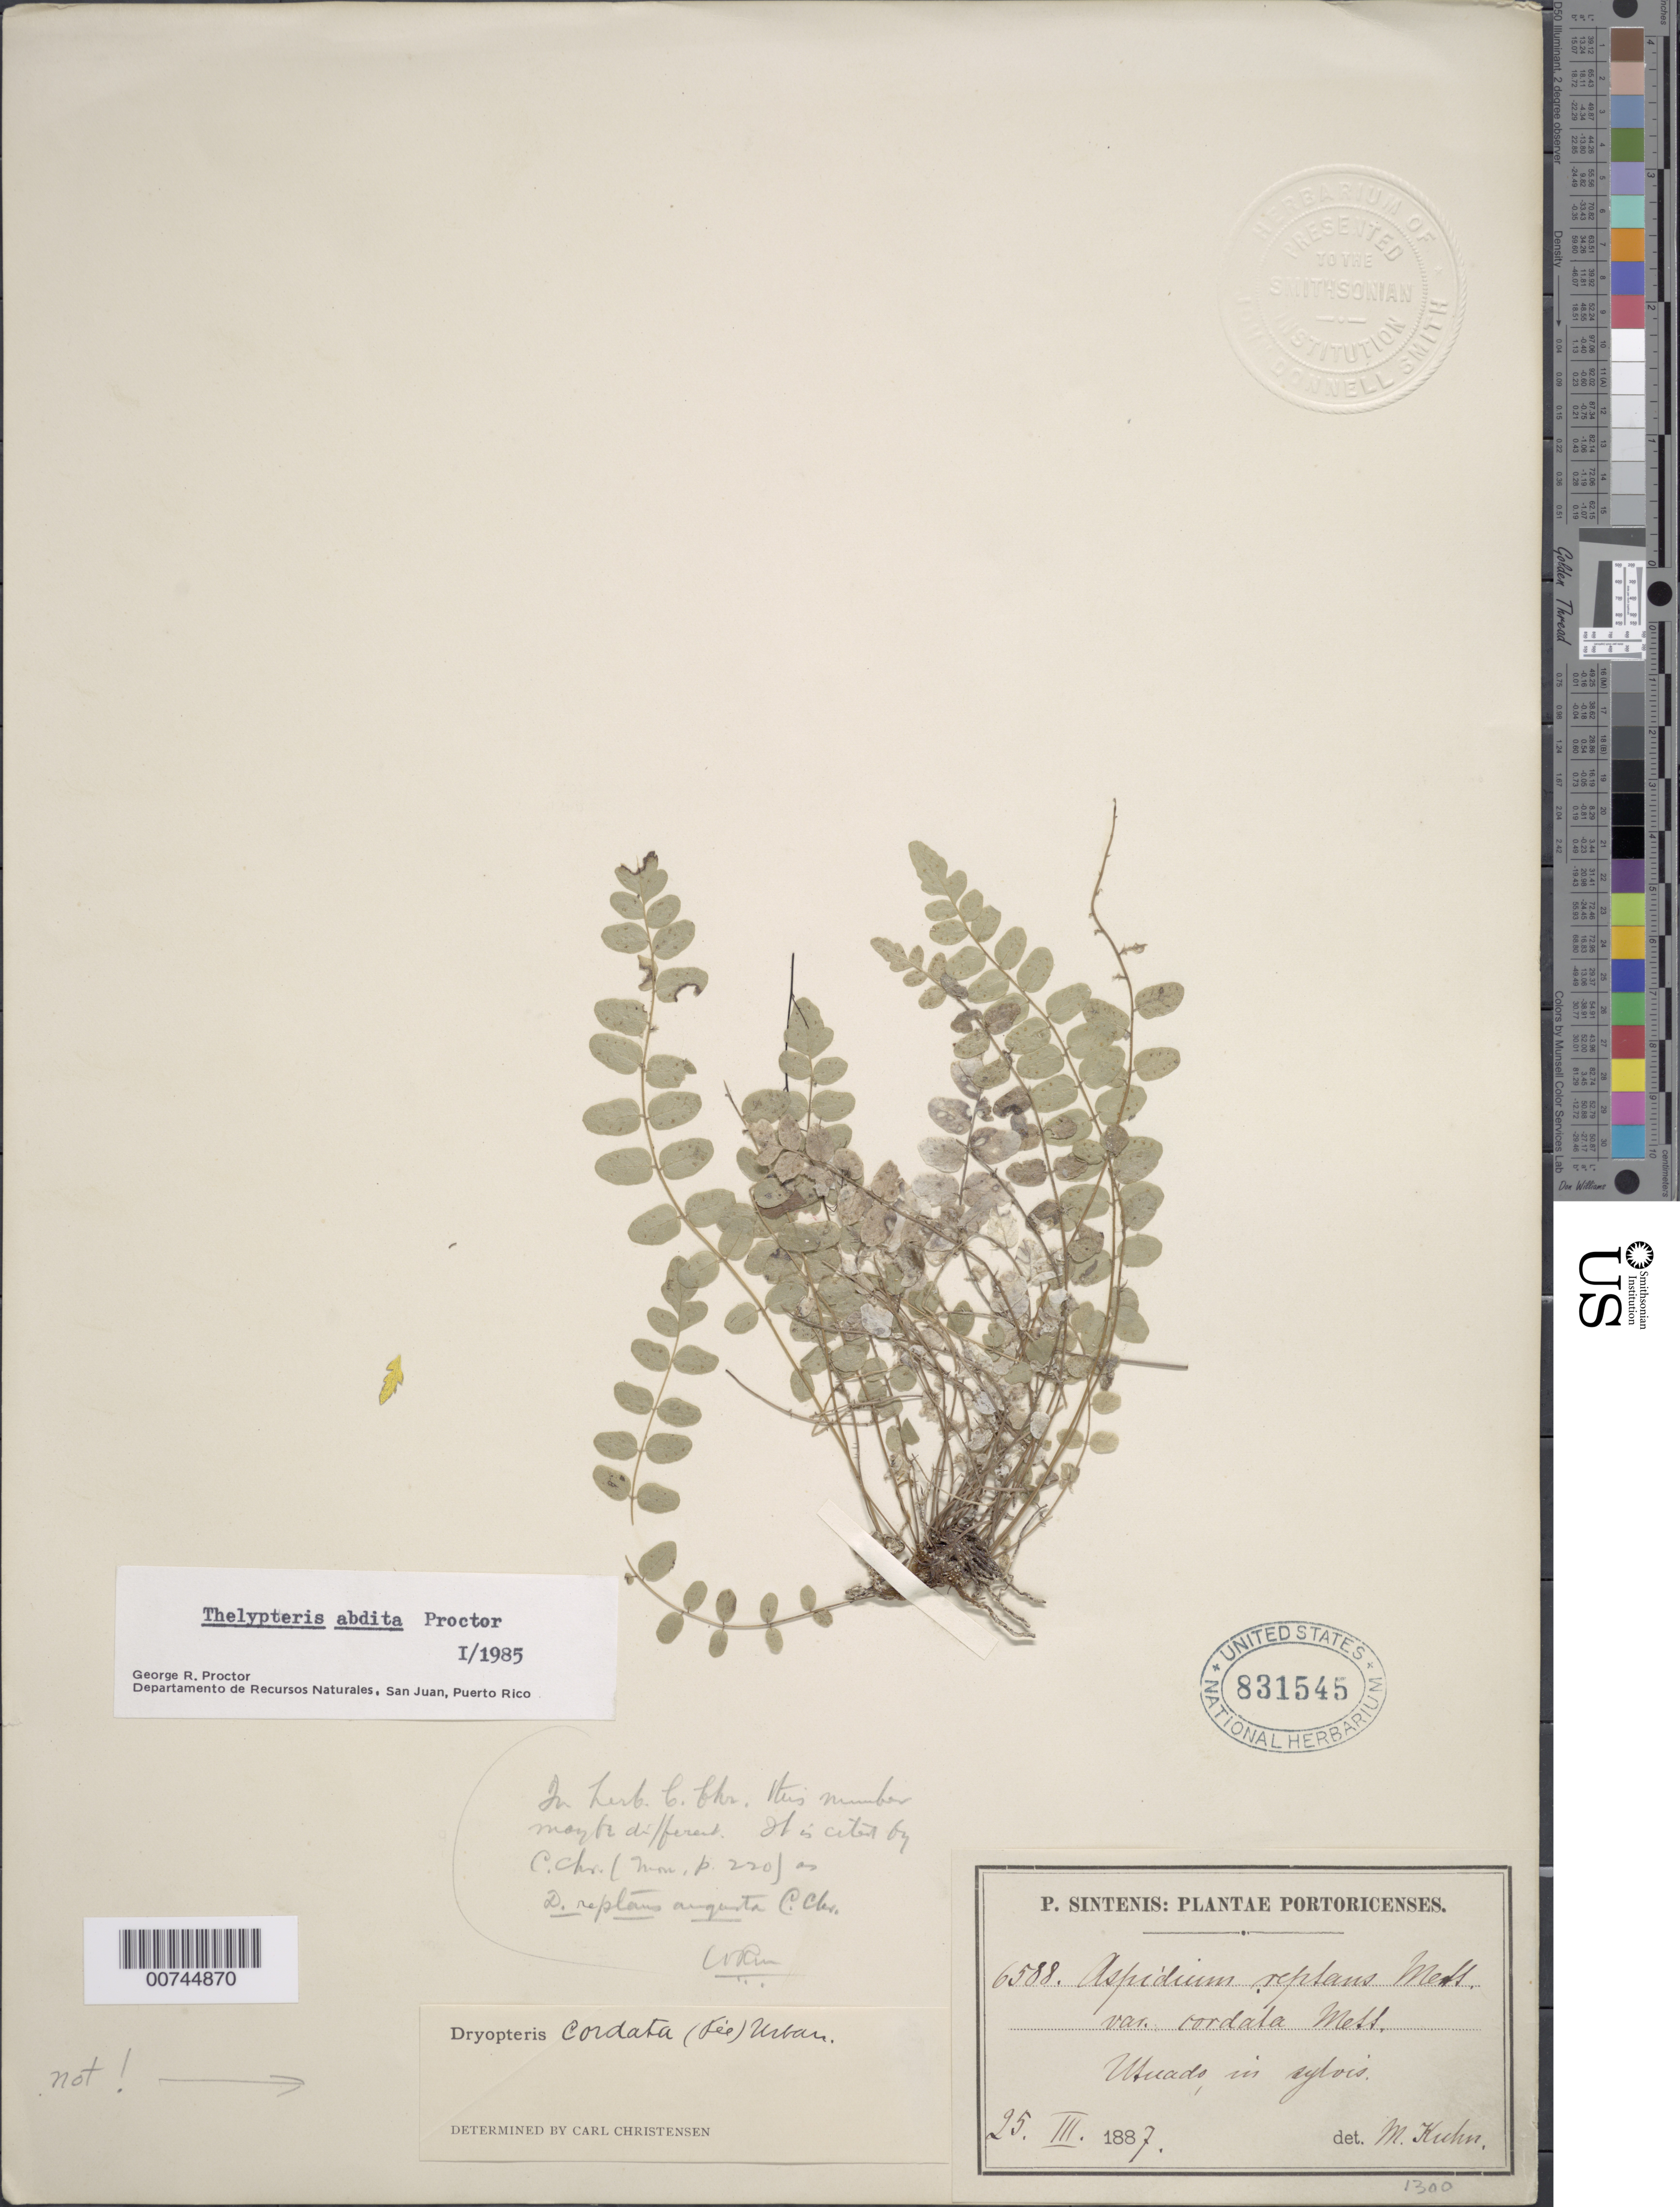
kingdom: Plantae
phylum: Tracheophyta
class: Polypodiopsida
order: Polypodiales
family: Thelypteridaceae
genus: Goniopteris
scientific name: Goniopteris abdita (Proctor) comb. nov., ined 2015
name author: (Proctor)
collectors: P. Sintenis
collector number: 6588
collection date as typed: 25 Mar 1887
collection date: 1887-03-25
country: Puerto Rico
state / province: Utuado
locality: Utuado in sylvis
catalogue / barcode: US 831545